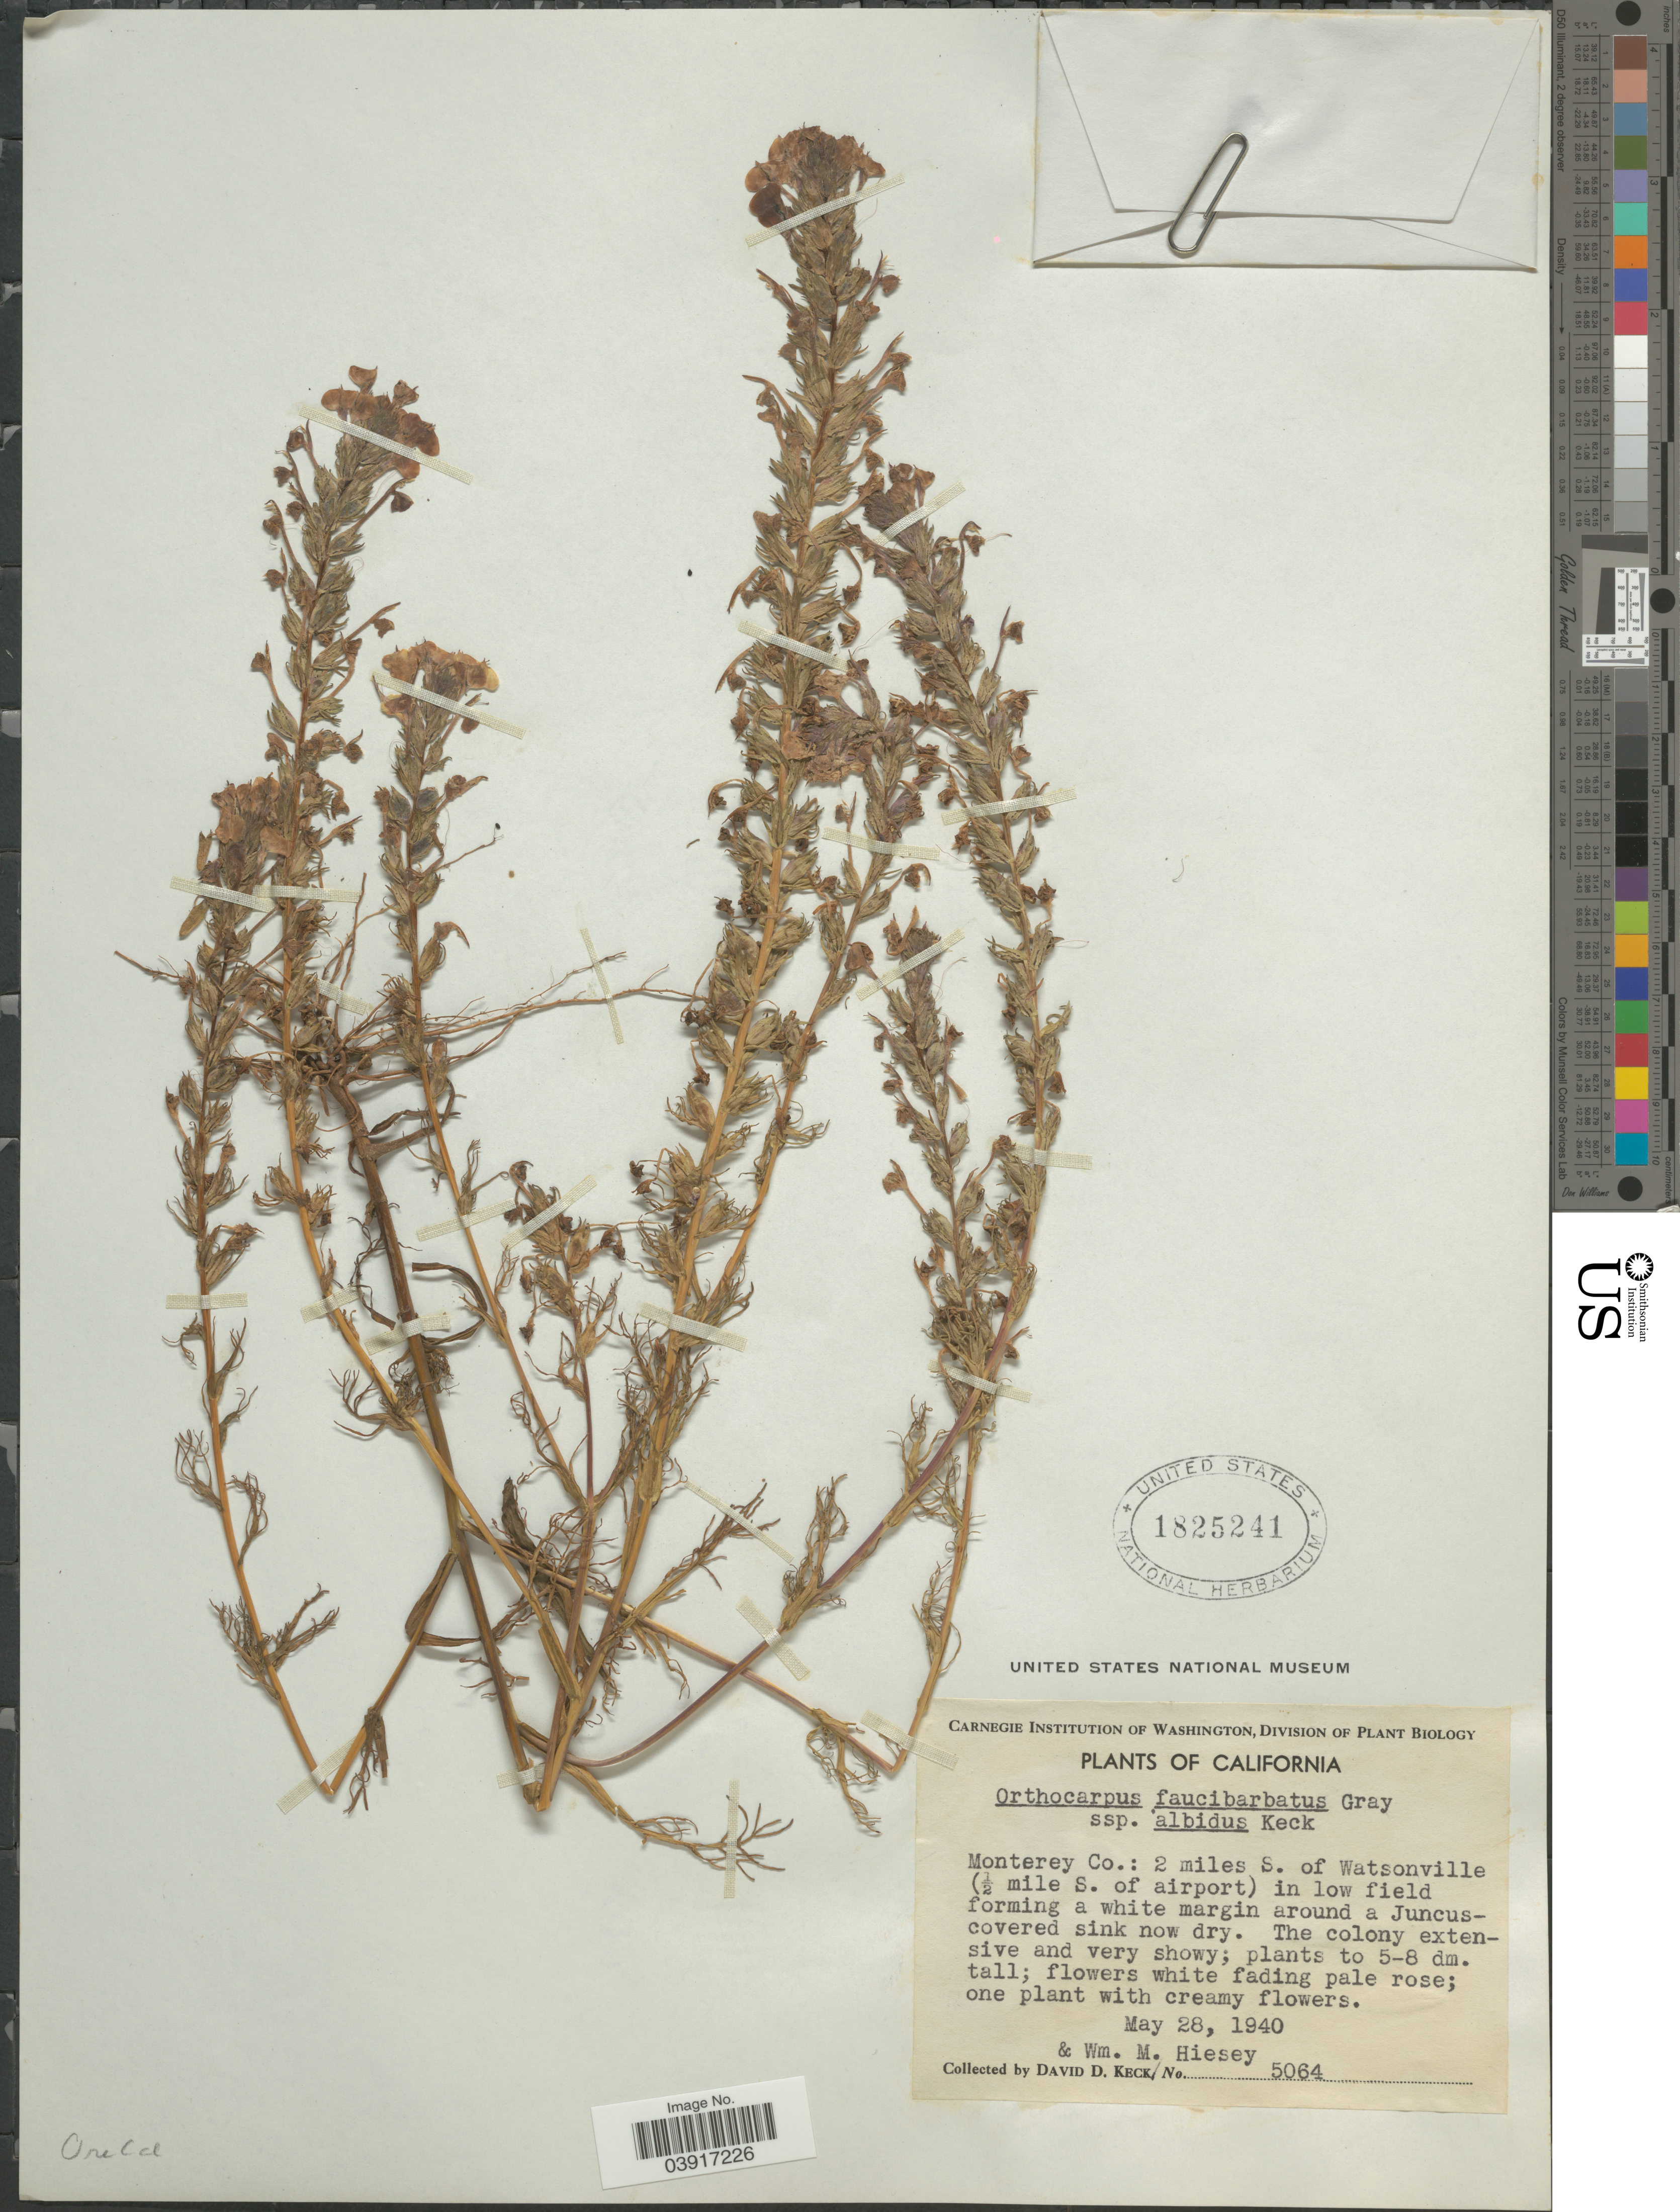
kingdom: Plantae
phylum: Tracheophyta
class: Magnoliopsida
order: Lamiales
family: Orobanchaceae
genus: Orthocarpus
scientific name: Orthocarpus faucibarbatus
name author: A. Gray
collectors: D. D. Keck & W. Hiesey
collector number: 5064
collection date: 1940-05-28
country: United States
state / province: California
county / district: Monterey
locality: Monterey Co.: 2 miles S. of Watsonville (½ mile S. of airport).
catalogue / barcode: US 1825241